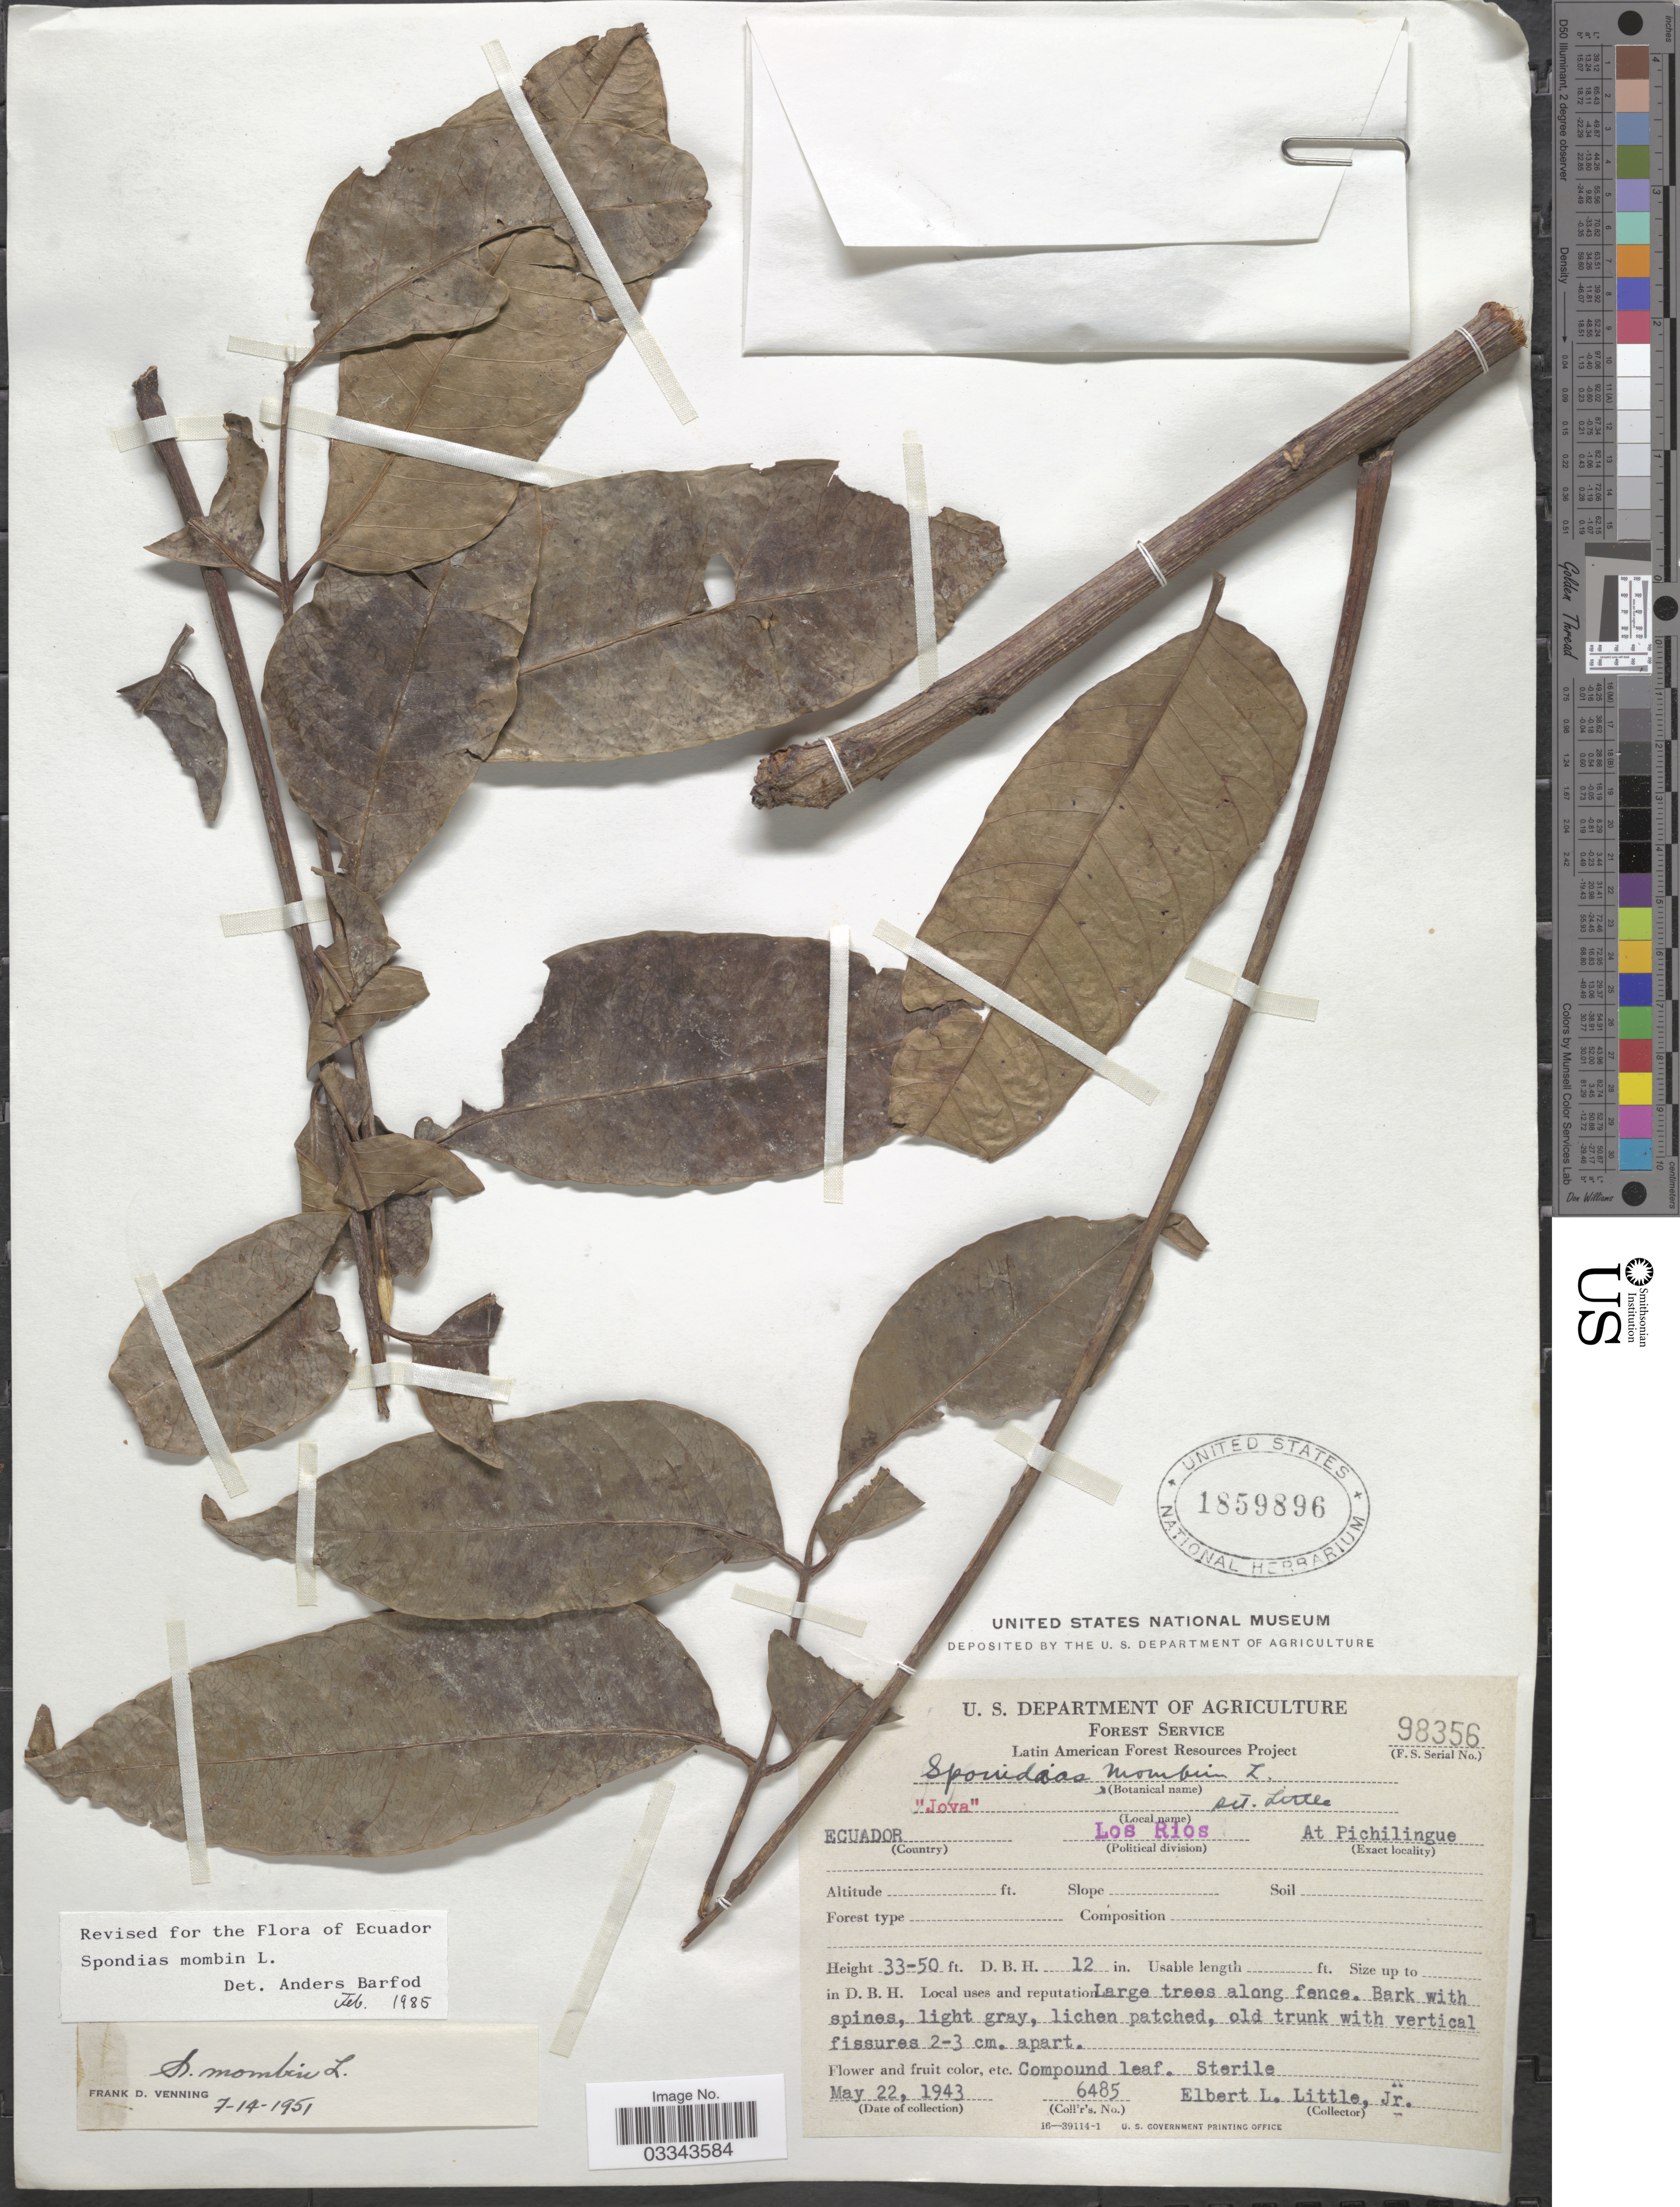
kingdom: Plantae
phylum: Tracheophyta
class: Magnoliopsida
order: Sapindales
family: Anacardiaceae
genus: Spondias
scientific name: Spondias mombin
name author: L.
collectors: E. L. Little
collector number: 6485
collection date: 1943-05-22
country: Ecuador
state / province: Los Ríos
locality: At Pichilingue.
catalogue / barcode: US 1859896